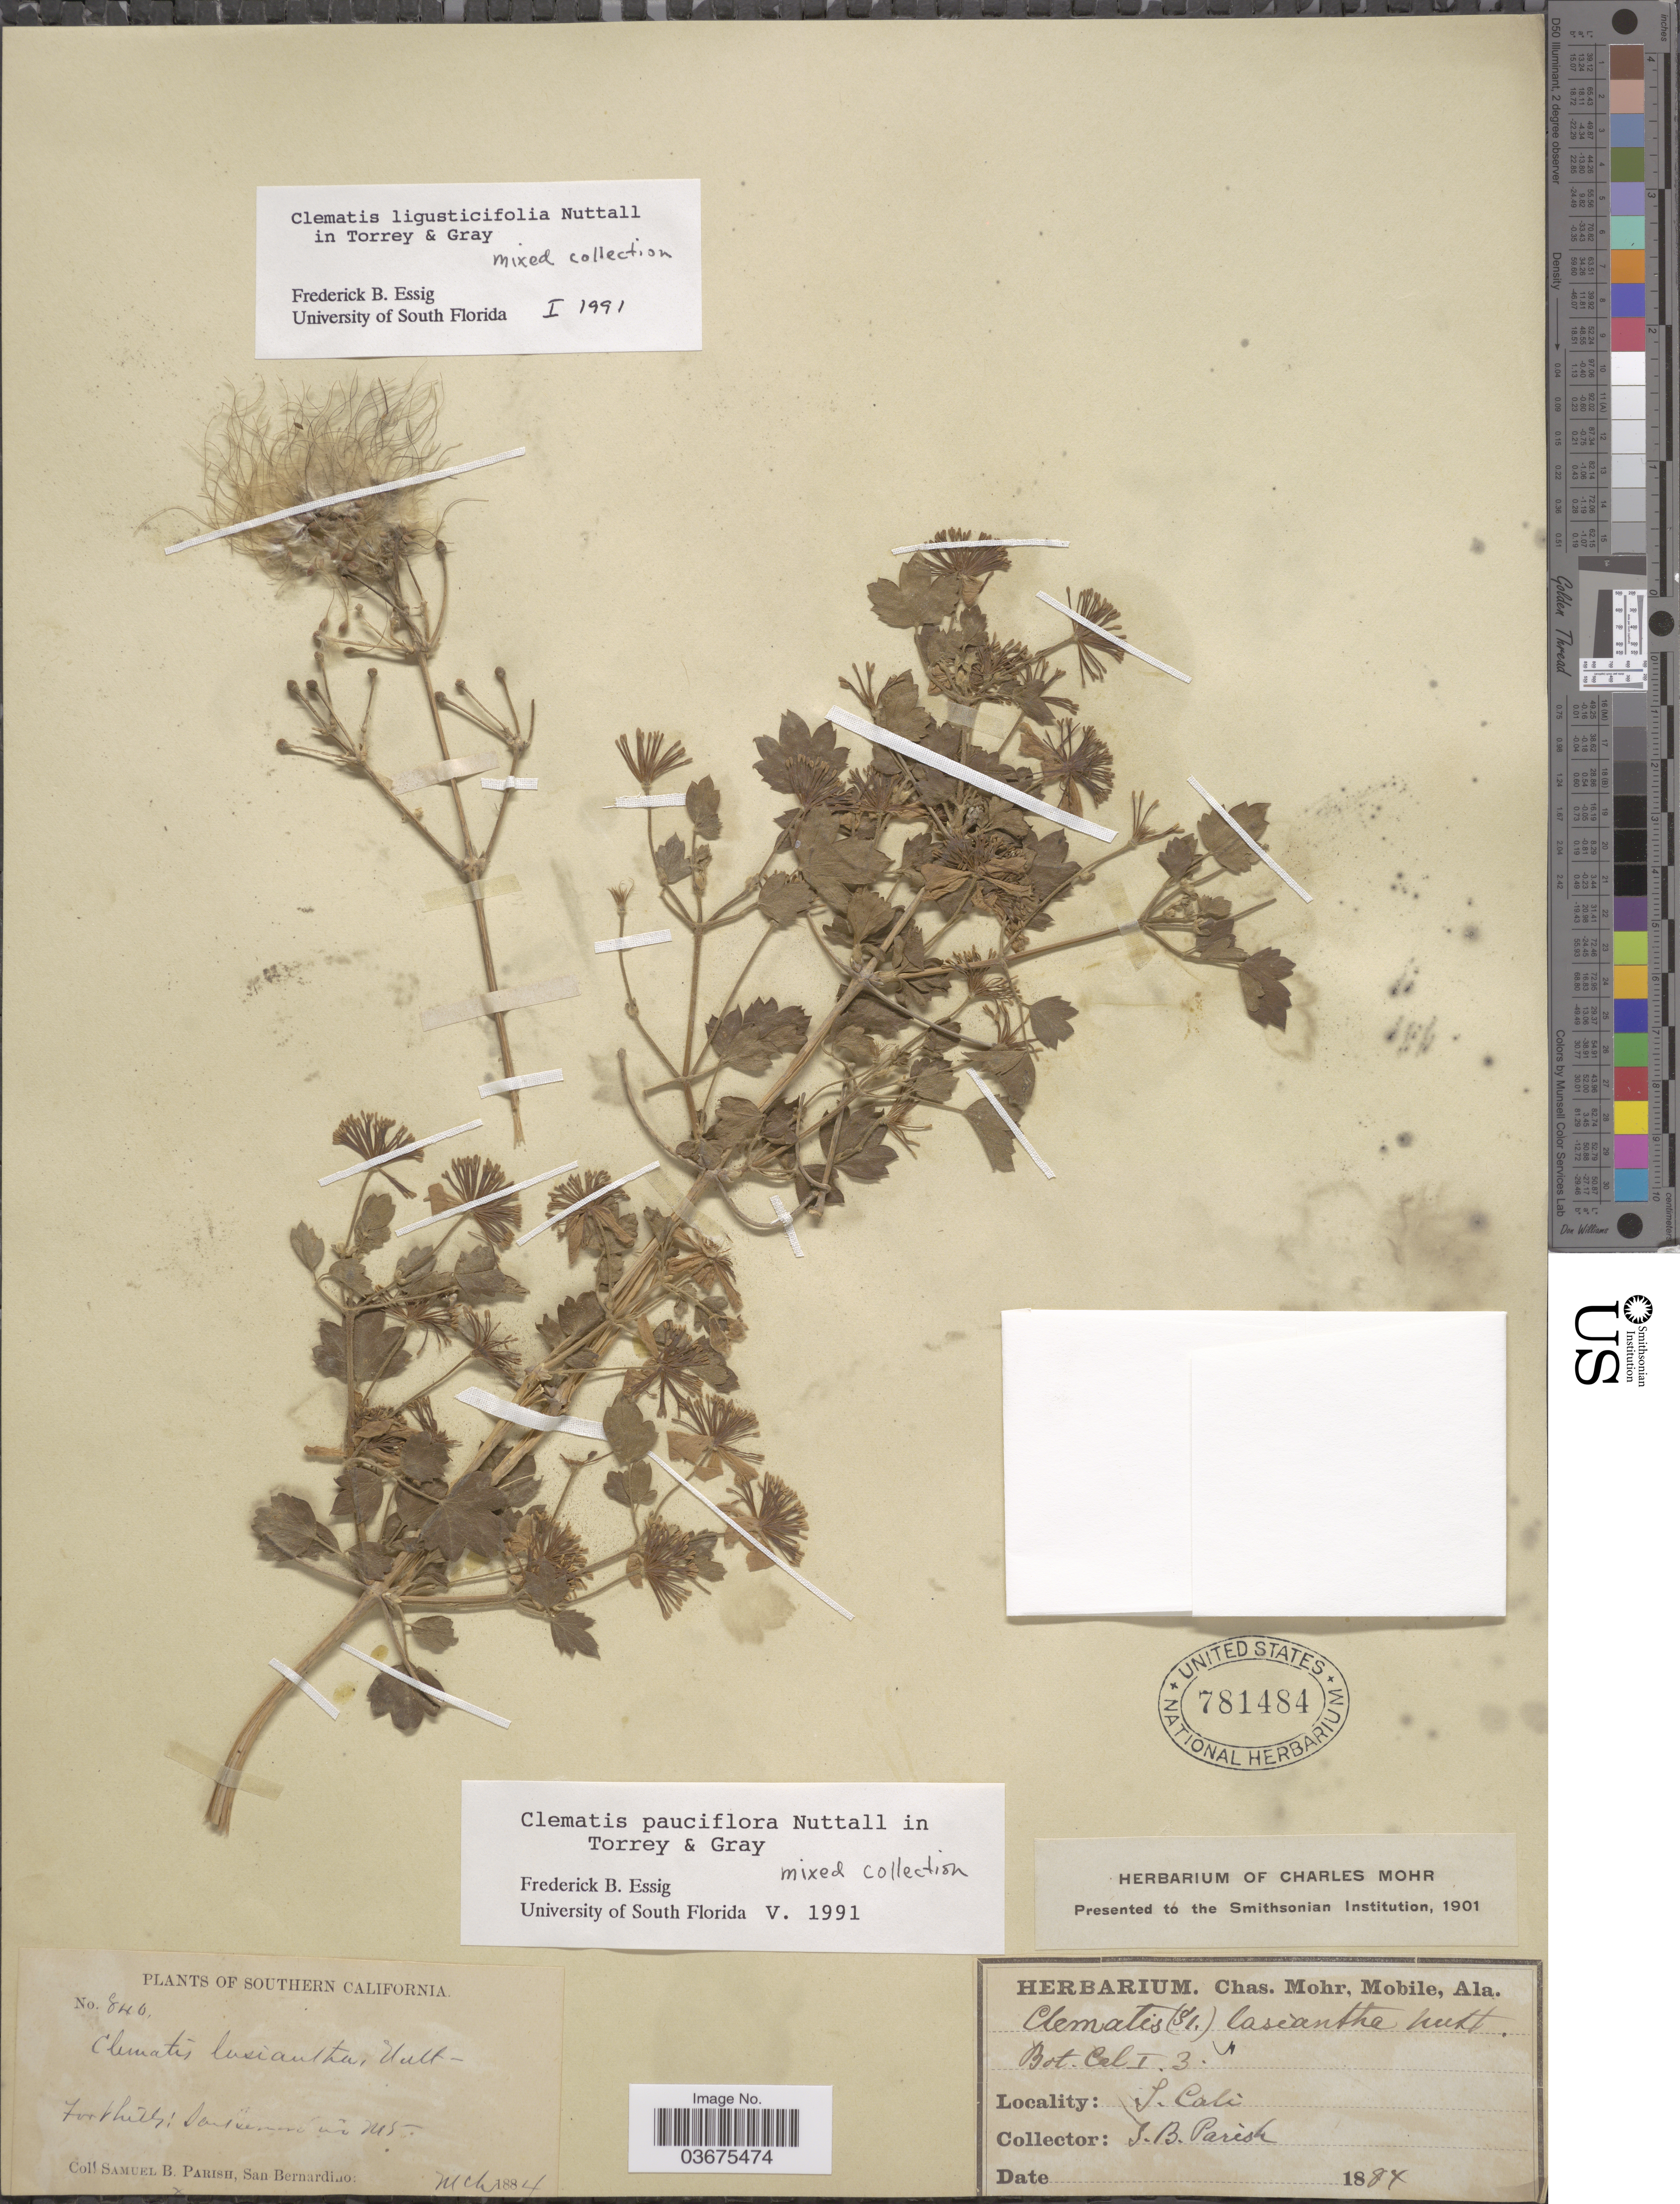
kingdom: Plantae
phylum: Tracheophyta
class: Magnoliopsida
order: Ranunculales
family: Ranunculaceae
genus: Clematis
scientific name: Clematis pauciflora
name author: Nutt. ex Torr. & A. Gray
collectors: S. B. Parish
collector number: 840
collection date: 1884-03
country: United States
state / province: California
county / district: San Bernardino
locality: Southern California. Foothills: San Bernardino Mts.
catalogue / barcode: US 781484